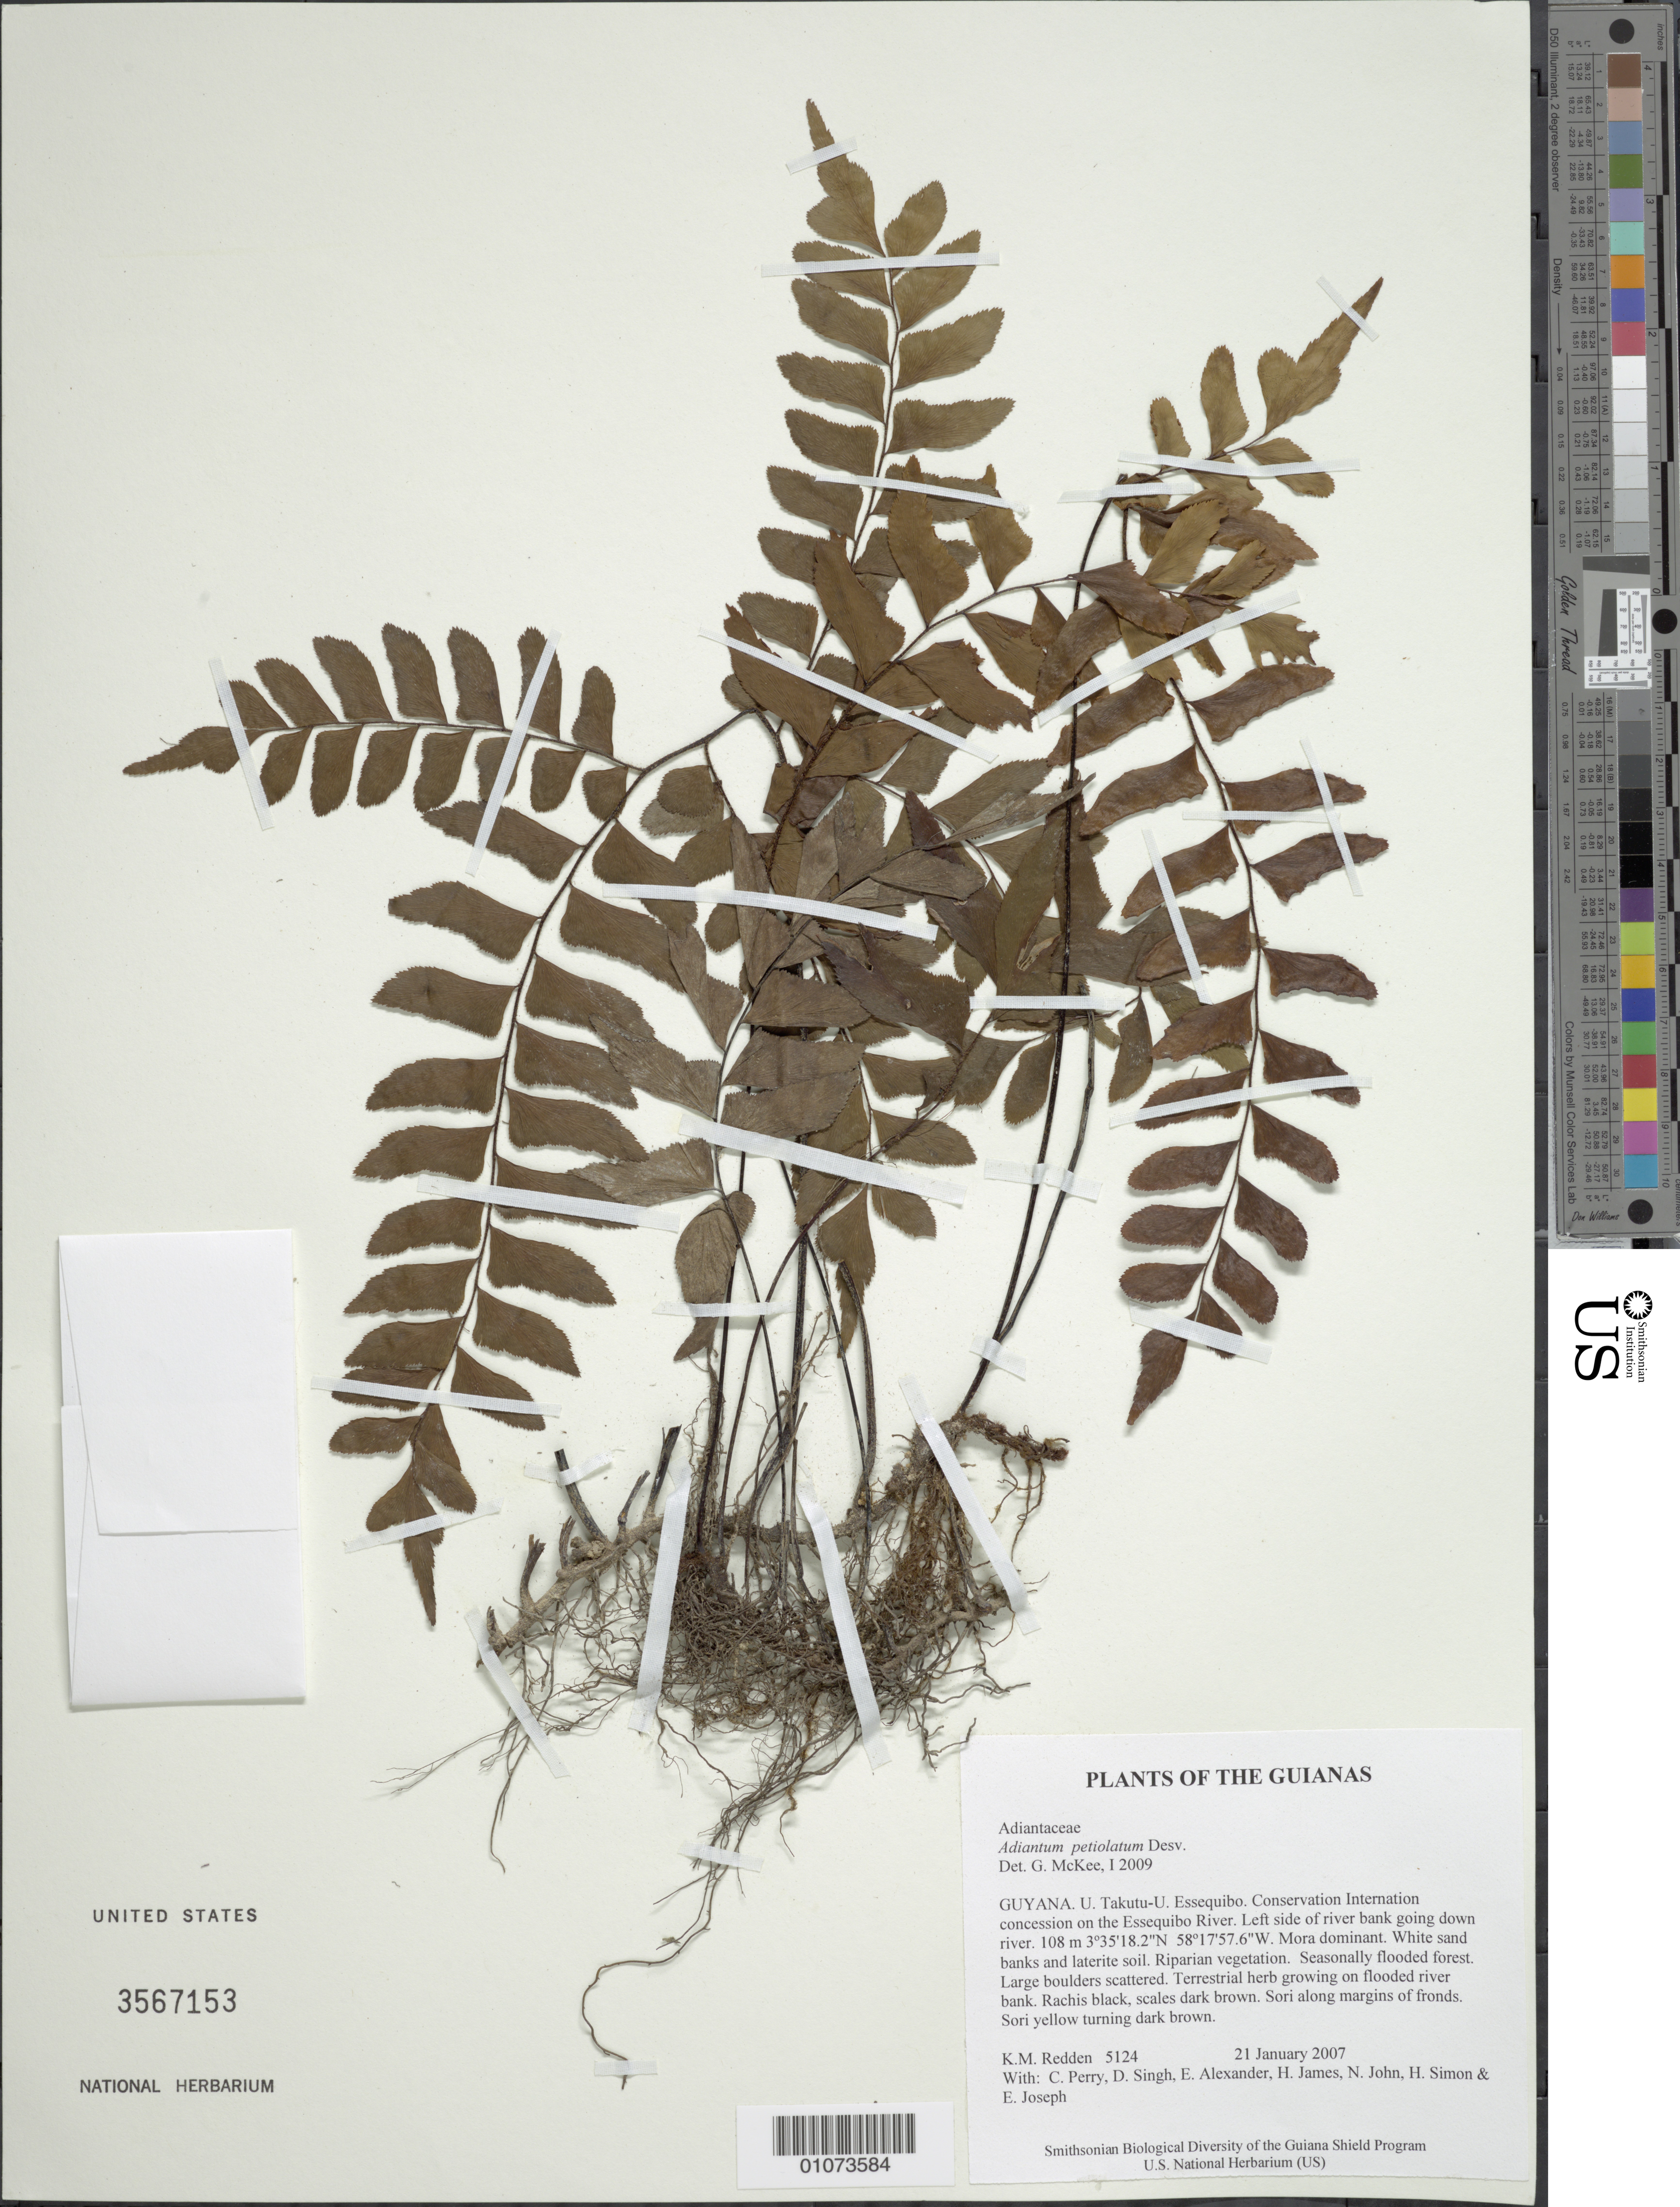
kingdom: Plantae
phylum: Tracheophyta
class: Polypodiopsida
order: Polypodiales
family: Pteridaceae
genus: Adiantum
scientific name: Adiantum petiolatum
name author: Desv.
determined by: McKee, G. S., (US), NMNH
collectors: K. M. Redden, C. Perry, D. Singh, E. Alexander, H. James, N. John, H. Simon & E. Joseph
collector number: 5124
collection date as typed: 21 January 2007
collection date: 2007-01-21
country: Guyana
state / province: U. Takutu-U. Essequibo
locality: Conservation International concession on the Essequibo River. Left side of river bank going down river.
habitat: Mora dominant. White sand banks and laterite soil. Riparian vegetation. Seasonally flooded forest. Large boulders scattered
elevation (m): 108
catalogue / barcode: US 3567153